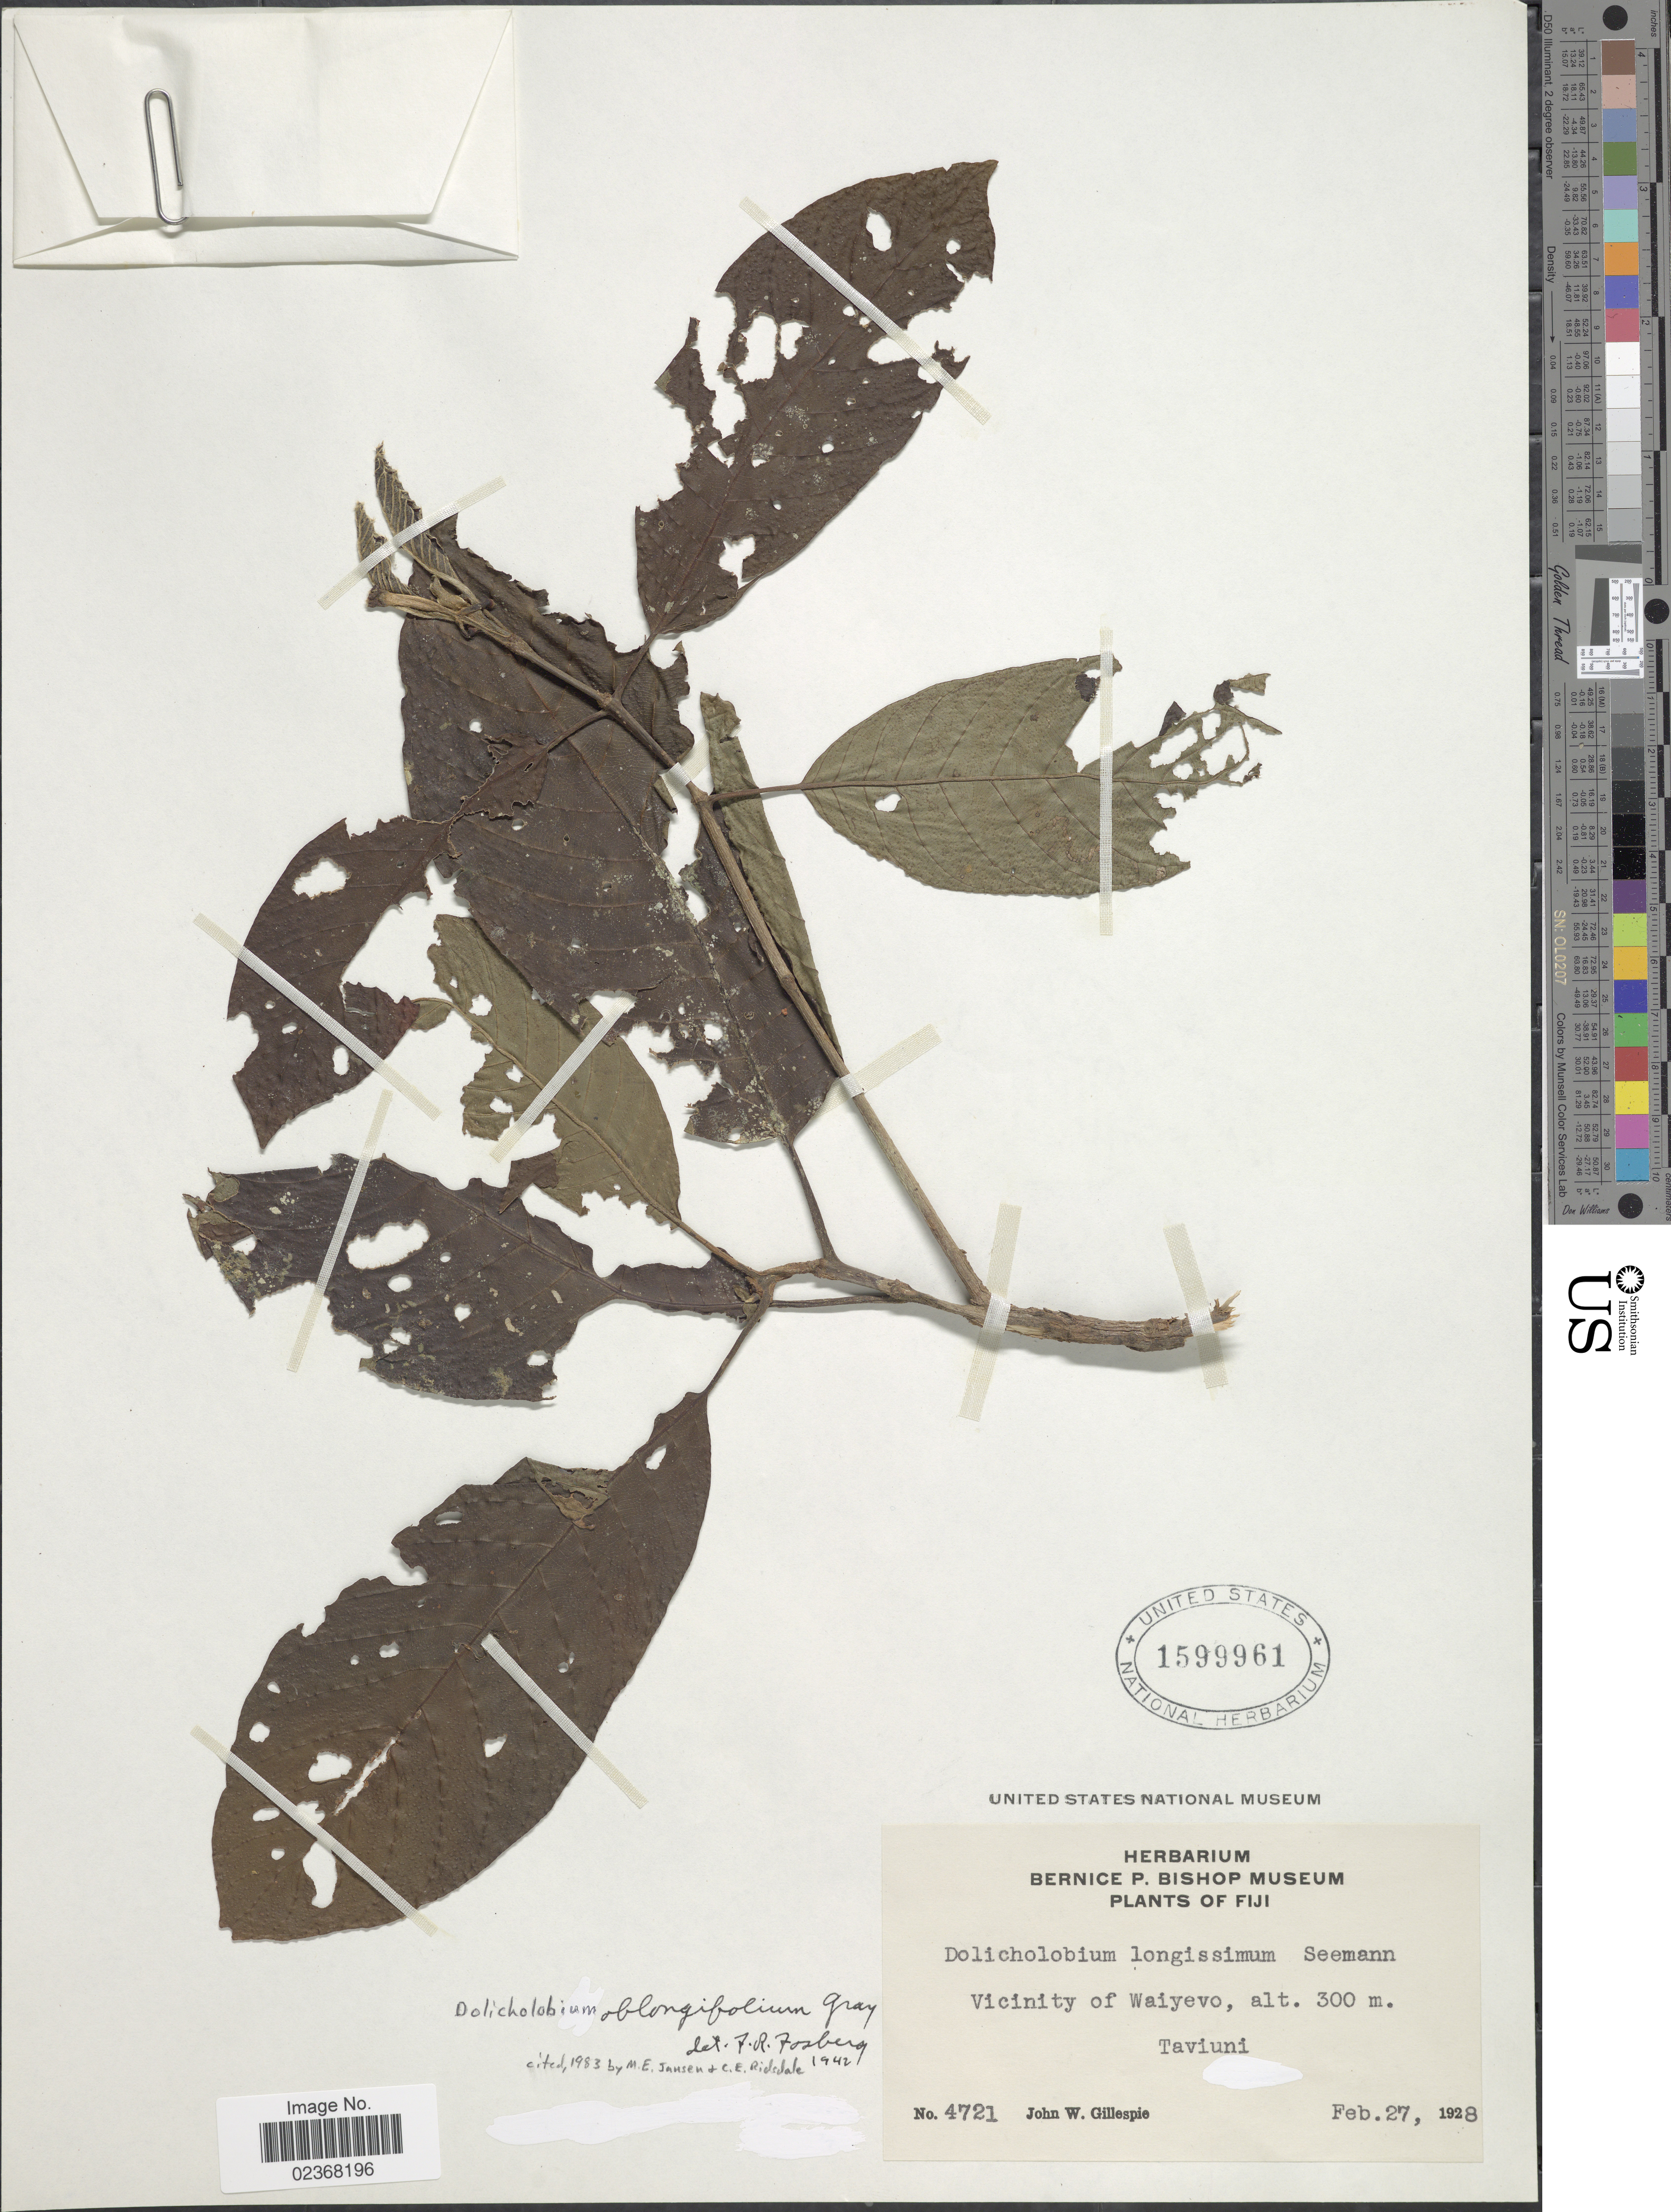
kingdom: Plantae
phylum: Tracheophyta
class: Magnoliopsida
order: Gentianales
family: Rubiaceae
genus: Dolicholobium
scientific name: Dolicholobium oblongifolium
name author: A. Gray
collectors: J. W. Gillespie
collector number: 4721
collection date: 1928-02-27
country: Fiji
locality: Vicinity of Waiyevo, Taviuni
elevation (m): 300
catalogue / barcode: US 1599961